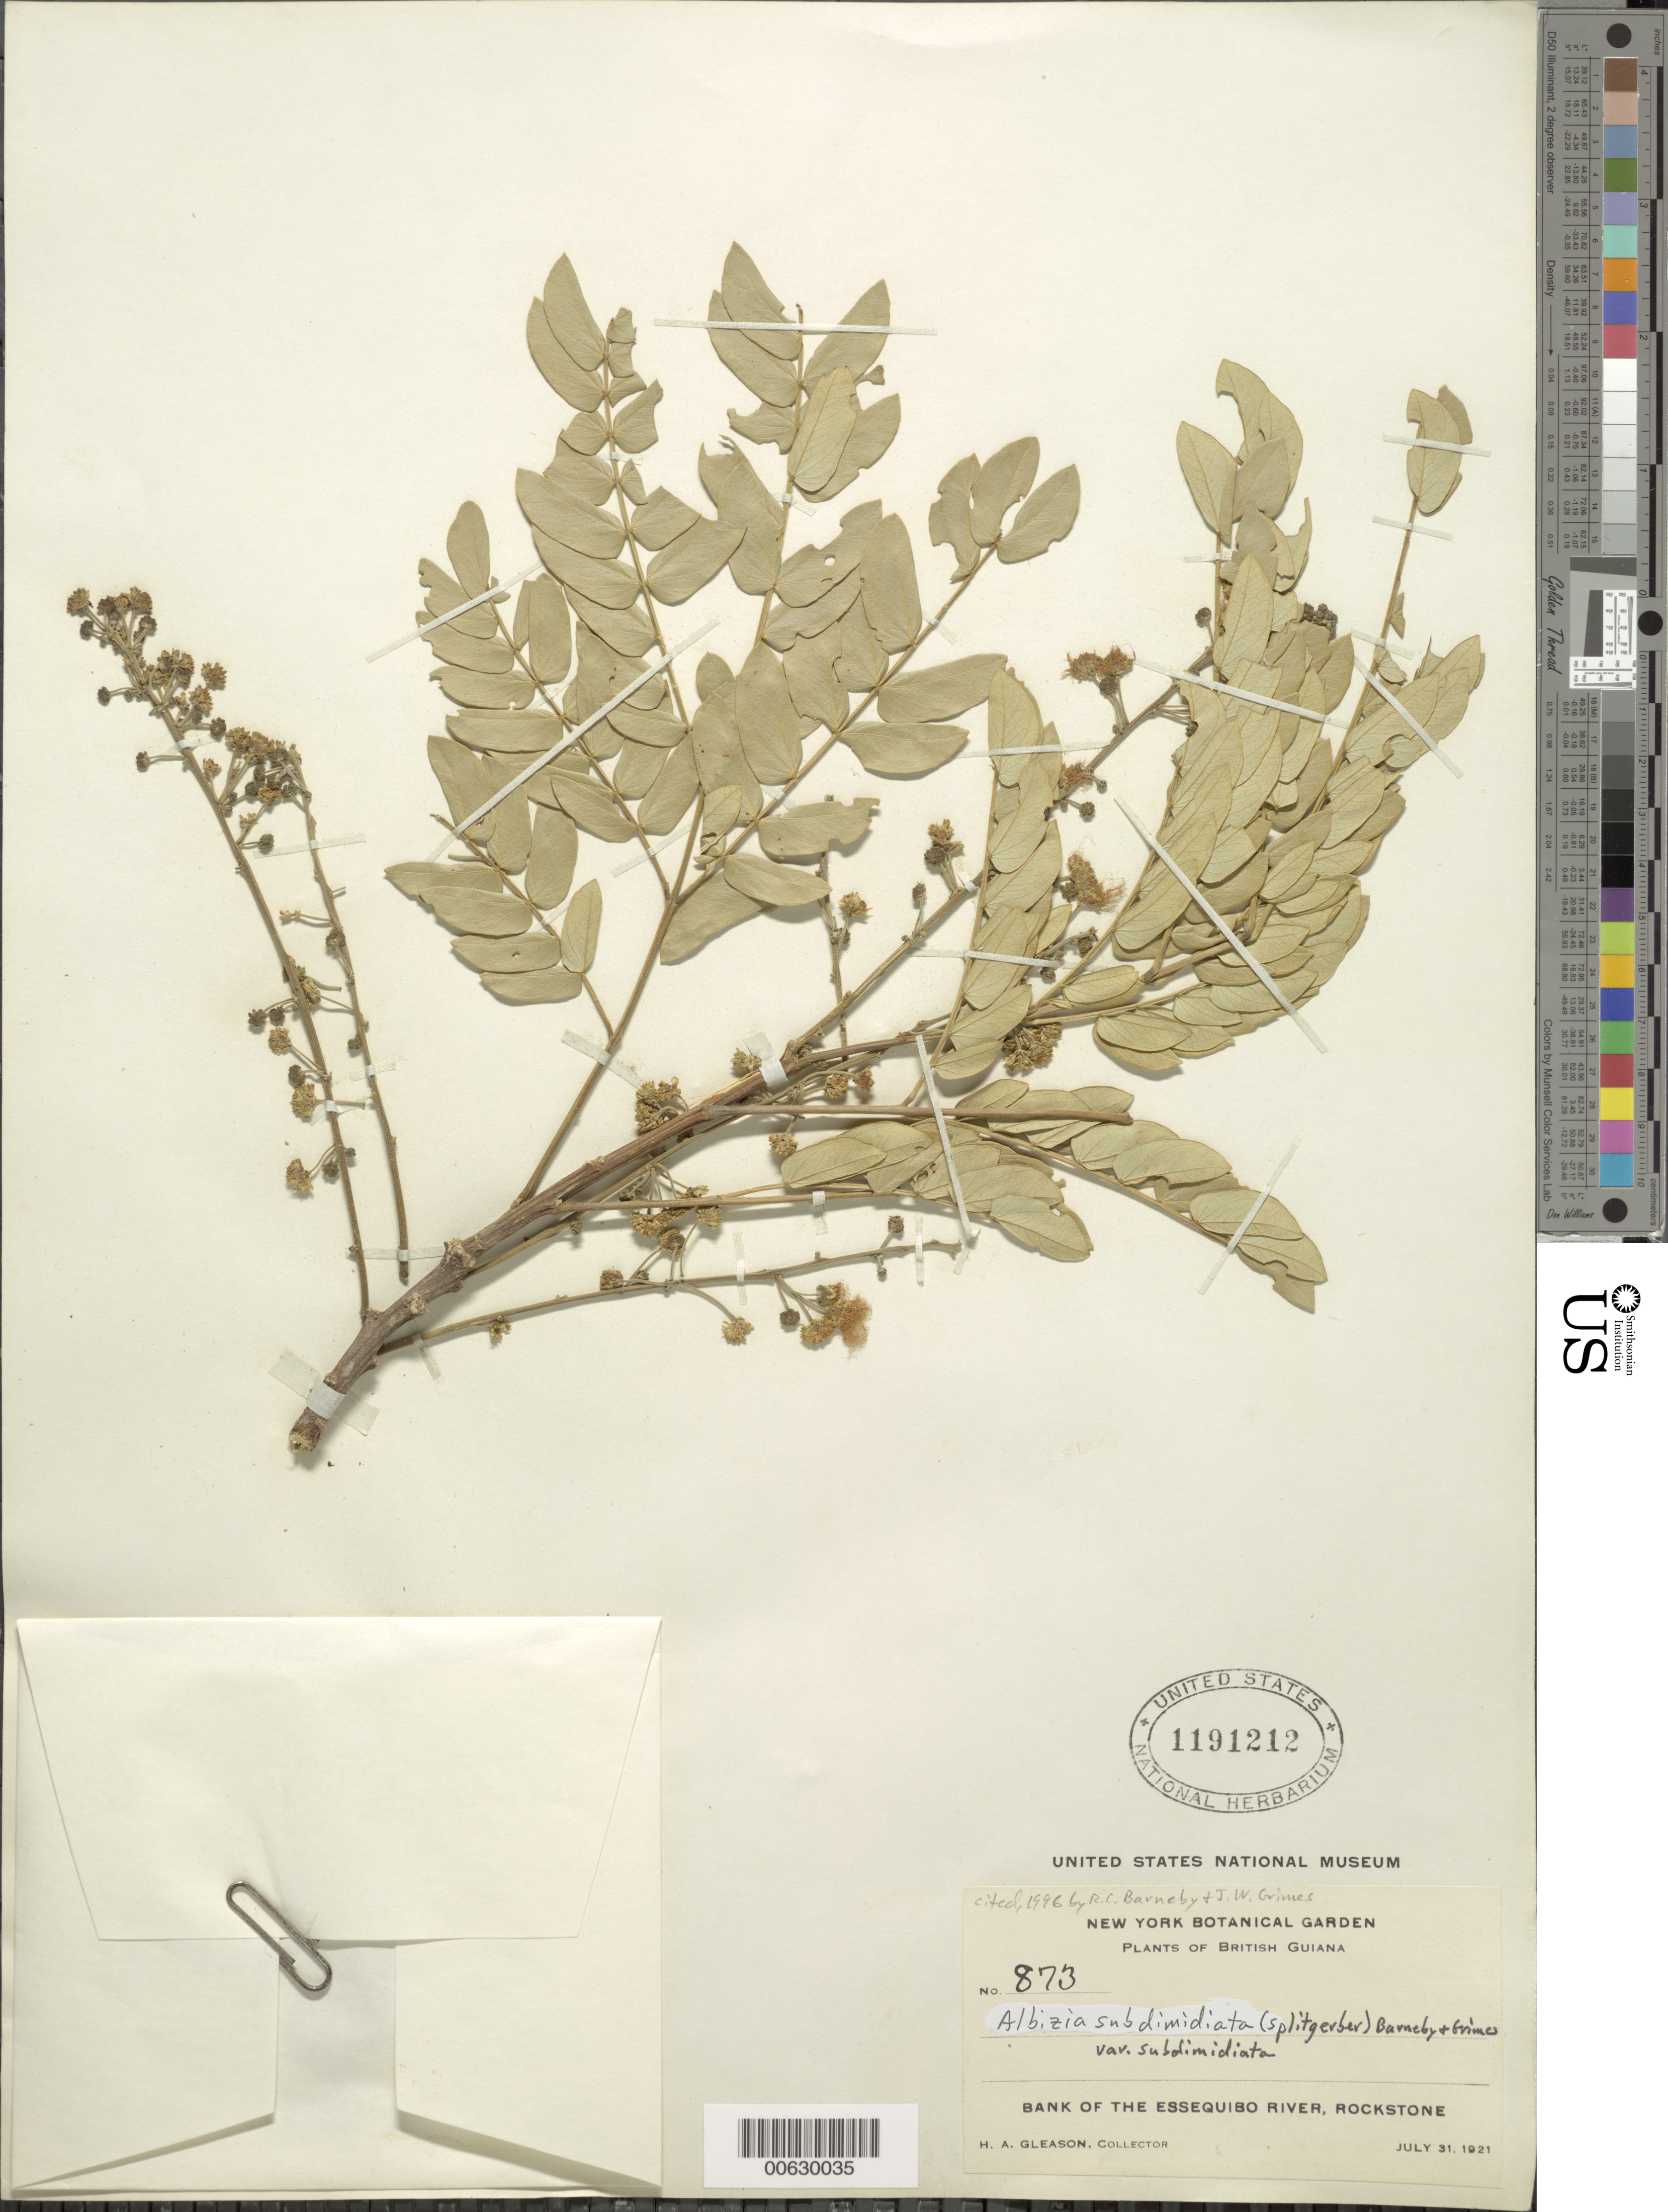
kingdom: Plantae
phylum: Tracheophyta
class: Magnoliopsida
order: Fabales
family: Fabaceae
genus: Pseudalbizzia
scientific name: Pseudalbizzia subdimidiata var. subdimidiata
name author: (Splitg.) Koenen & Duno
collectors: H. A. Gleason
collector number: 873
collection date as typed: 31-Jul-21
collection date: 1921-07-31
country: Guyana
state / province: U. Demerara-Berbice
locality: Rockstone, on the Essequibo River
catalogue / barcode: US 1191212